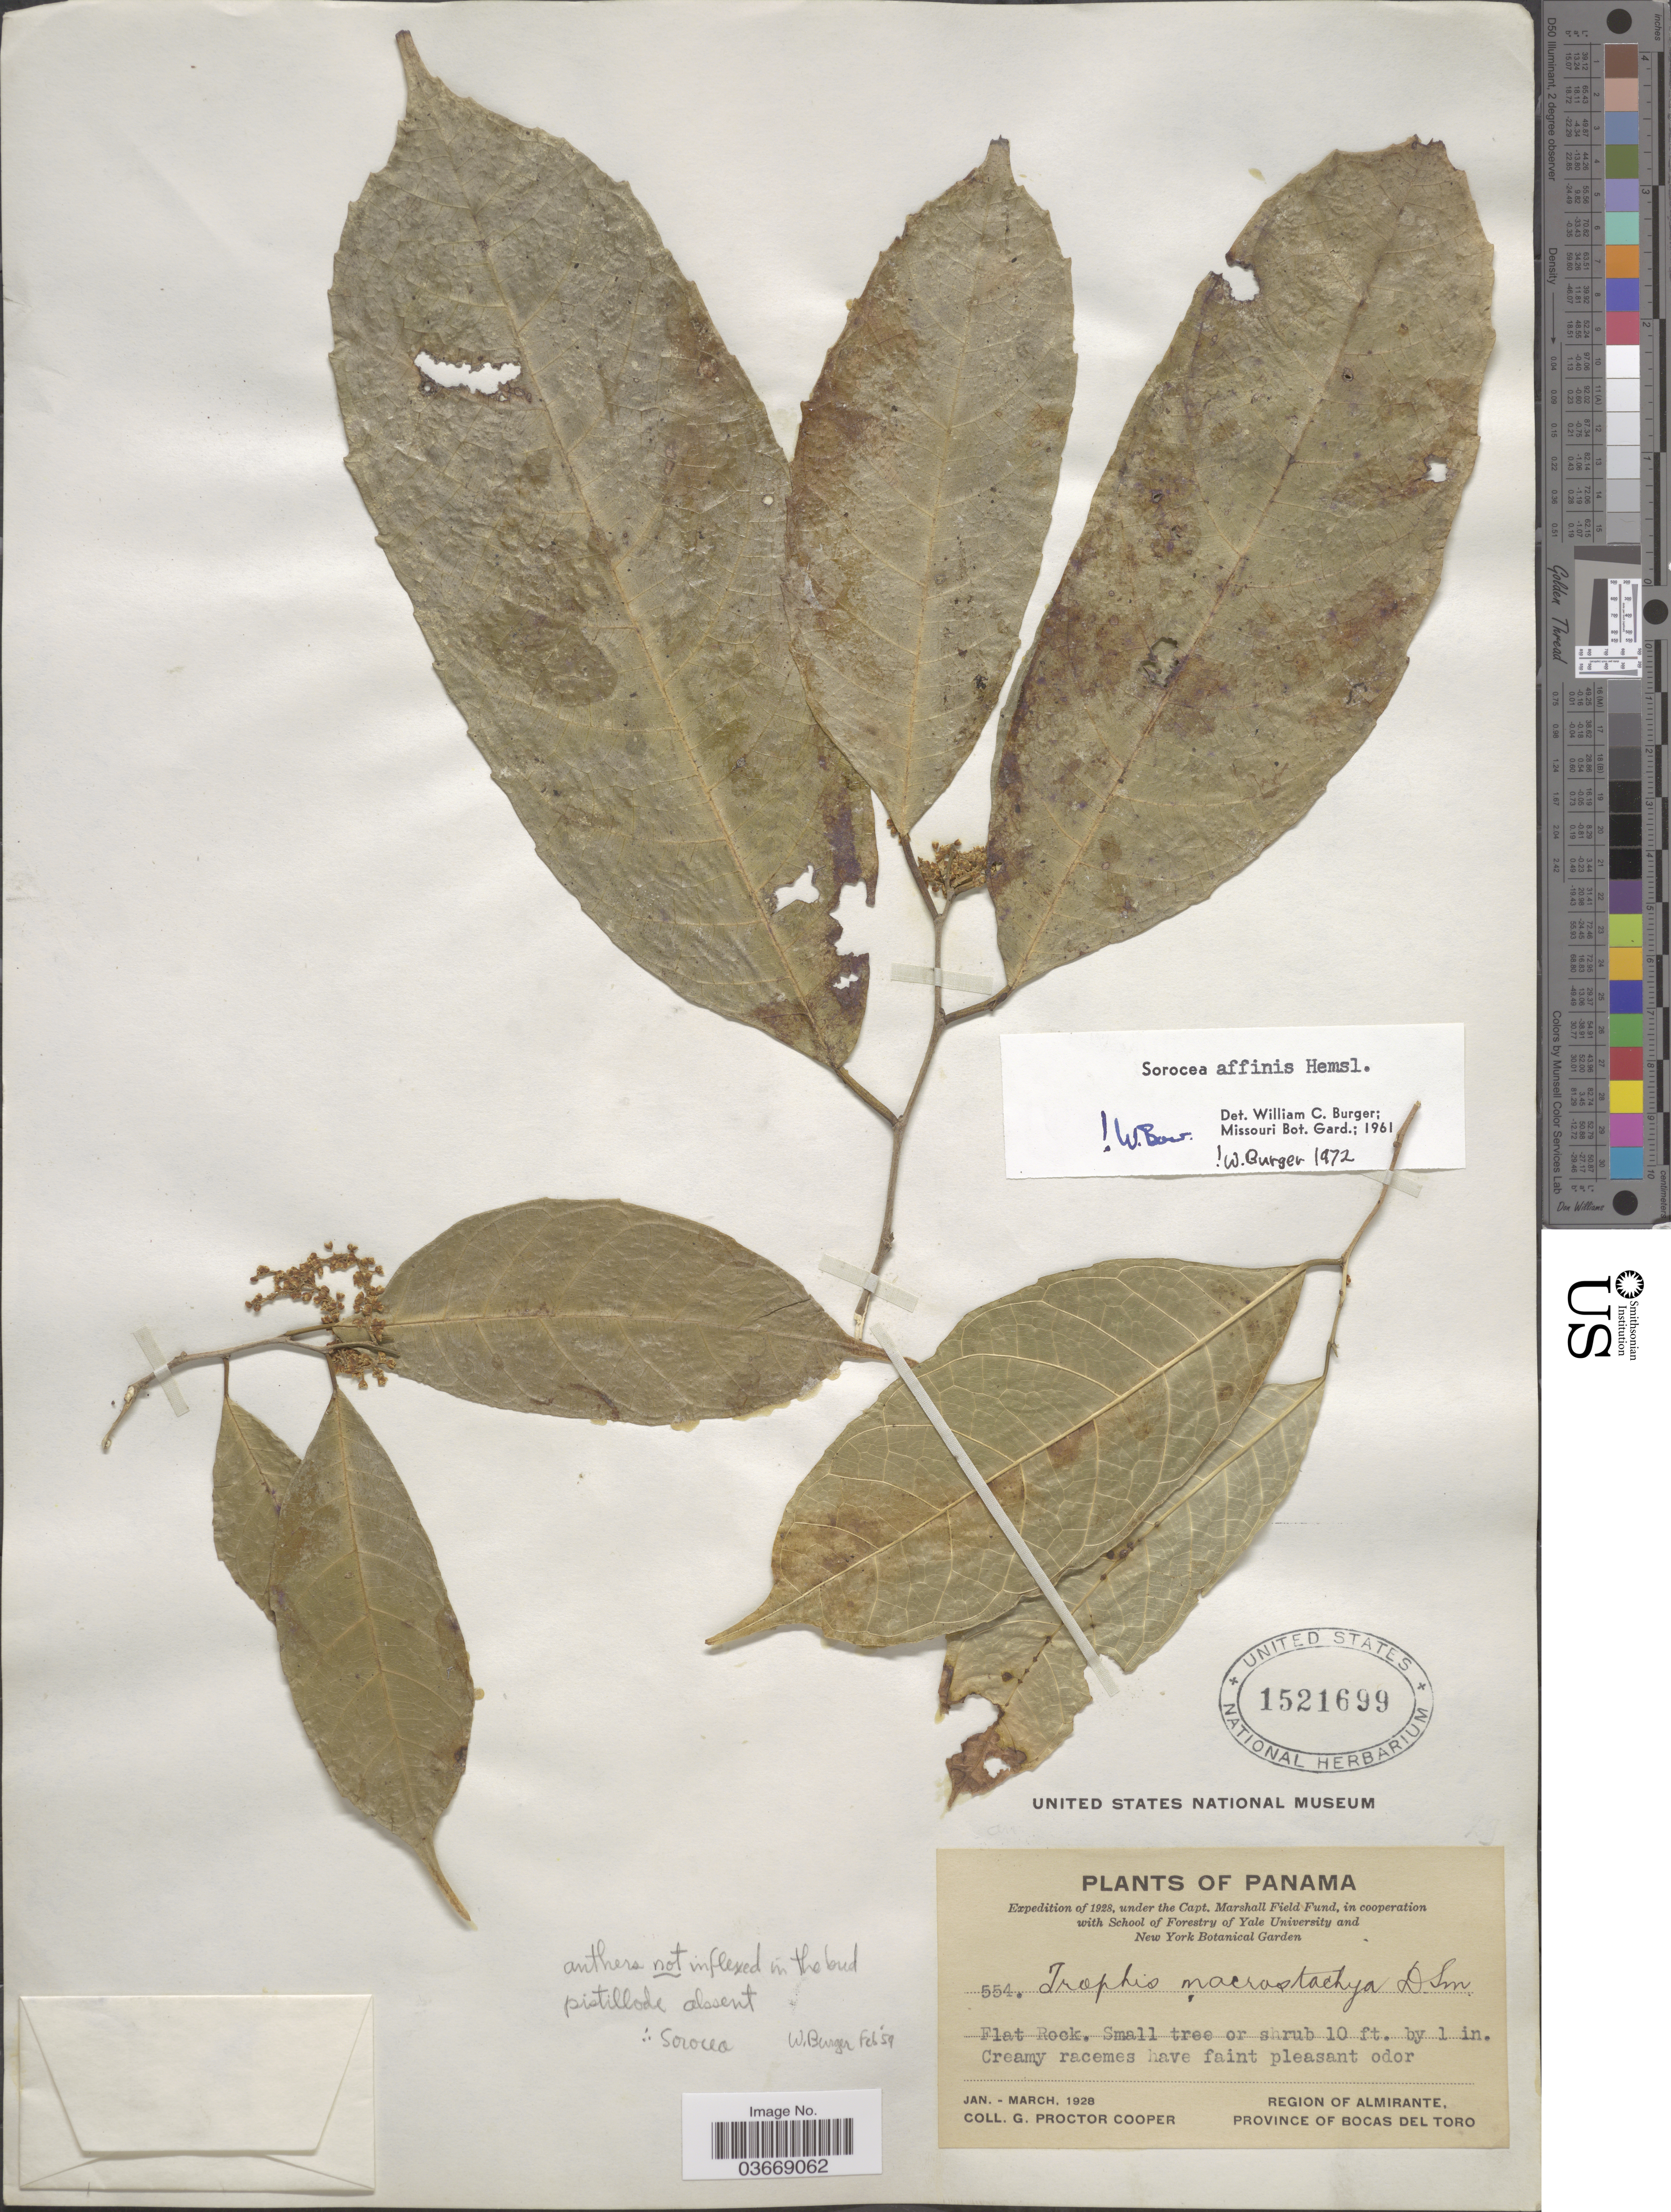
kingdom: Plantae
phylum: Tracheophyta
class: Magnoliopsida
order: Rosales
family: Moraceae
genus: Sorocea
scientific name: Sorocea affinis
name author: Hemsl.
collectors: G. Cooper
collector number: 554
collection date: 1928-01/1928-03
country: Panama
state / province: Bocas del Toro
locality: Flat Rock. Region of Almirante.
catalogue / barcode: US 1521699